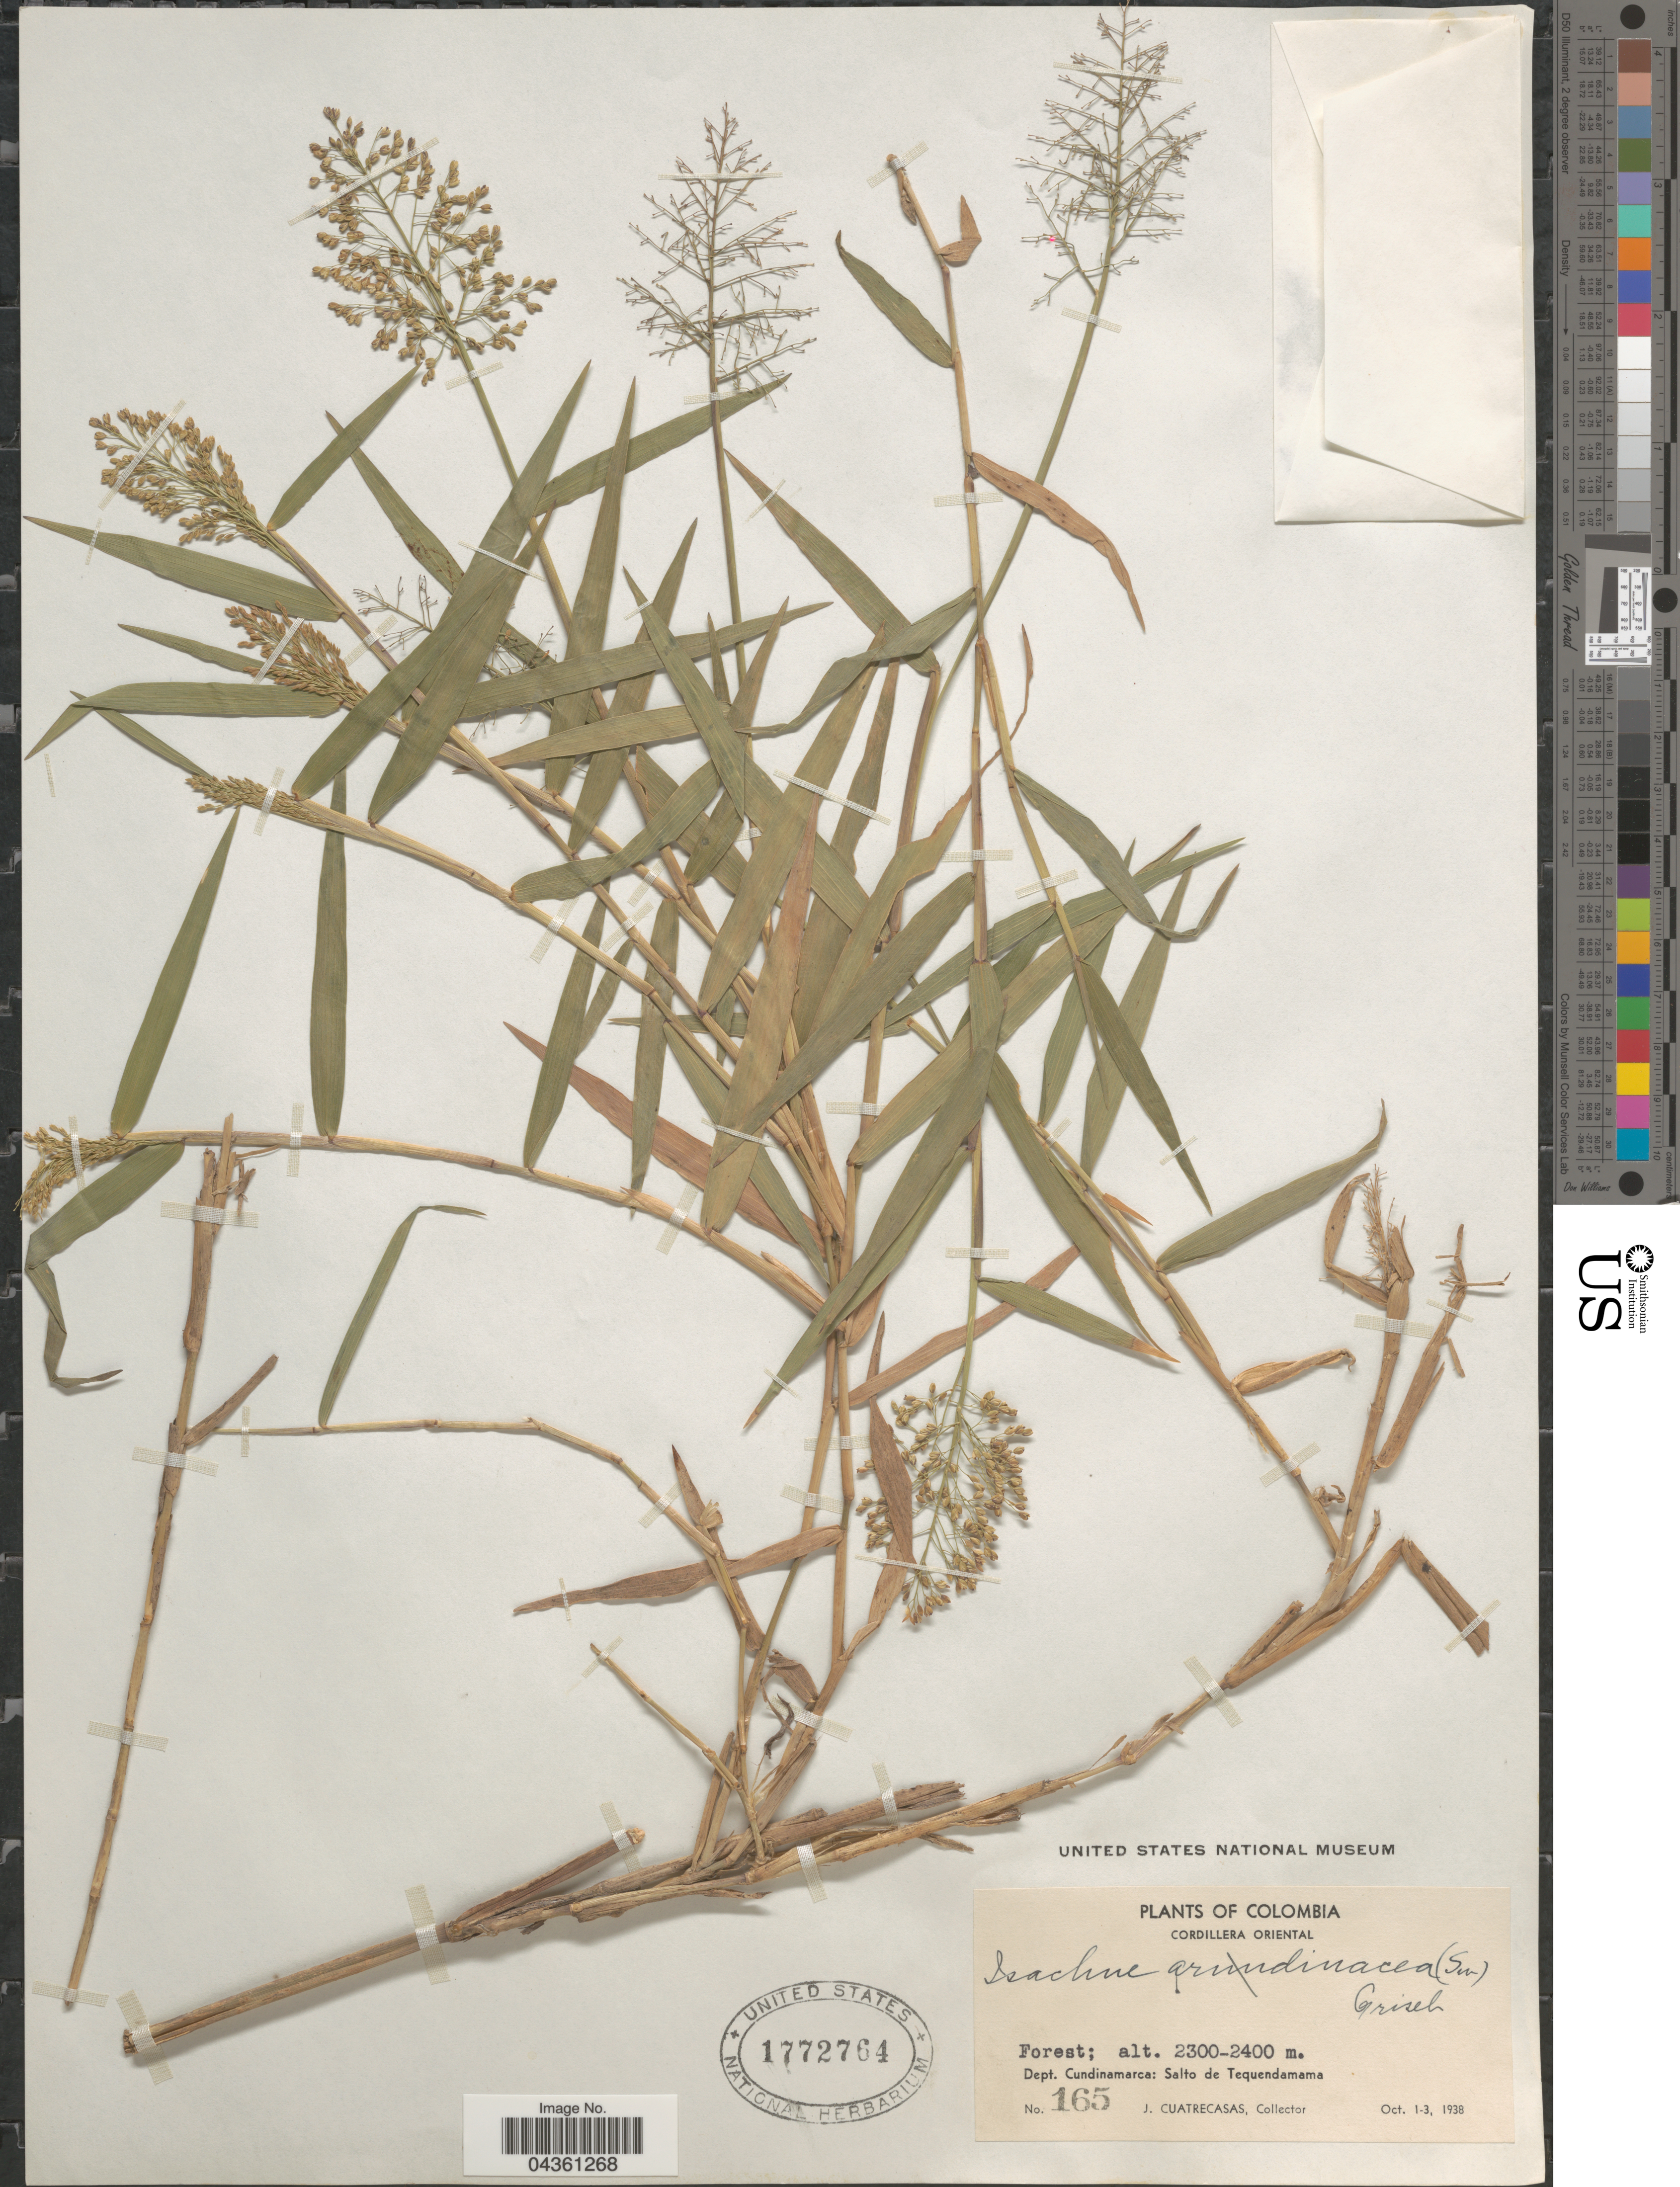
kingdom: Plantae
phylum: Tracheophyta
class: Liliopsida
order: Poales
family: Poaceae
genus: Isachne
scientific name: Isachne ligulata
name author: Swallen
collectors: J. Cuatrecasas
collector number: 165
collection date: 1938-10-01/1938-10-03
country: Colombia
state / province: Cundinamarca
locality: Cordillera Oriental. Forest; Dept. Cundinamarca: Salto de Tequendamama.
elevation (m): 2300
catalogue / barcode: US 1772764